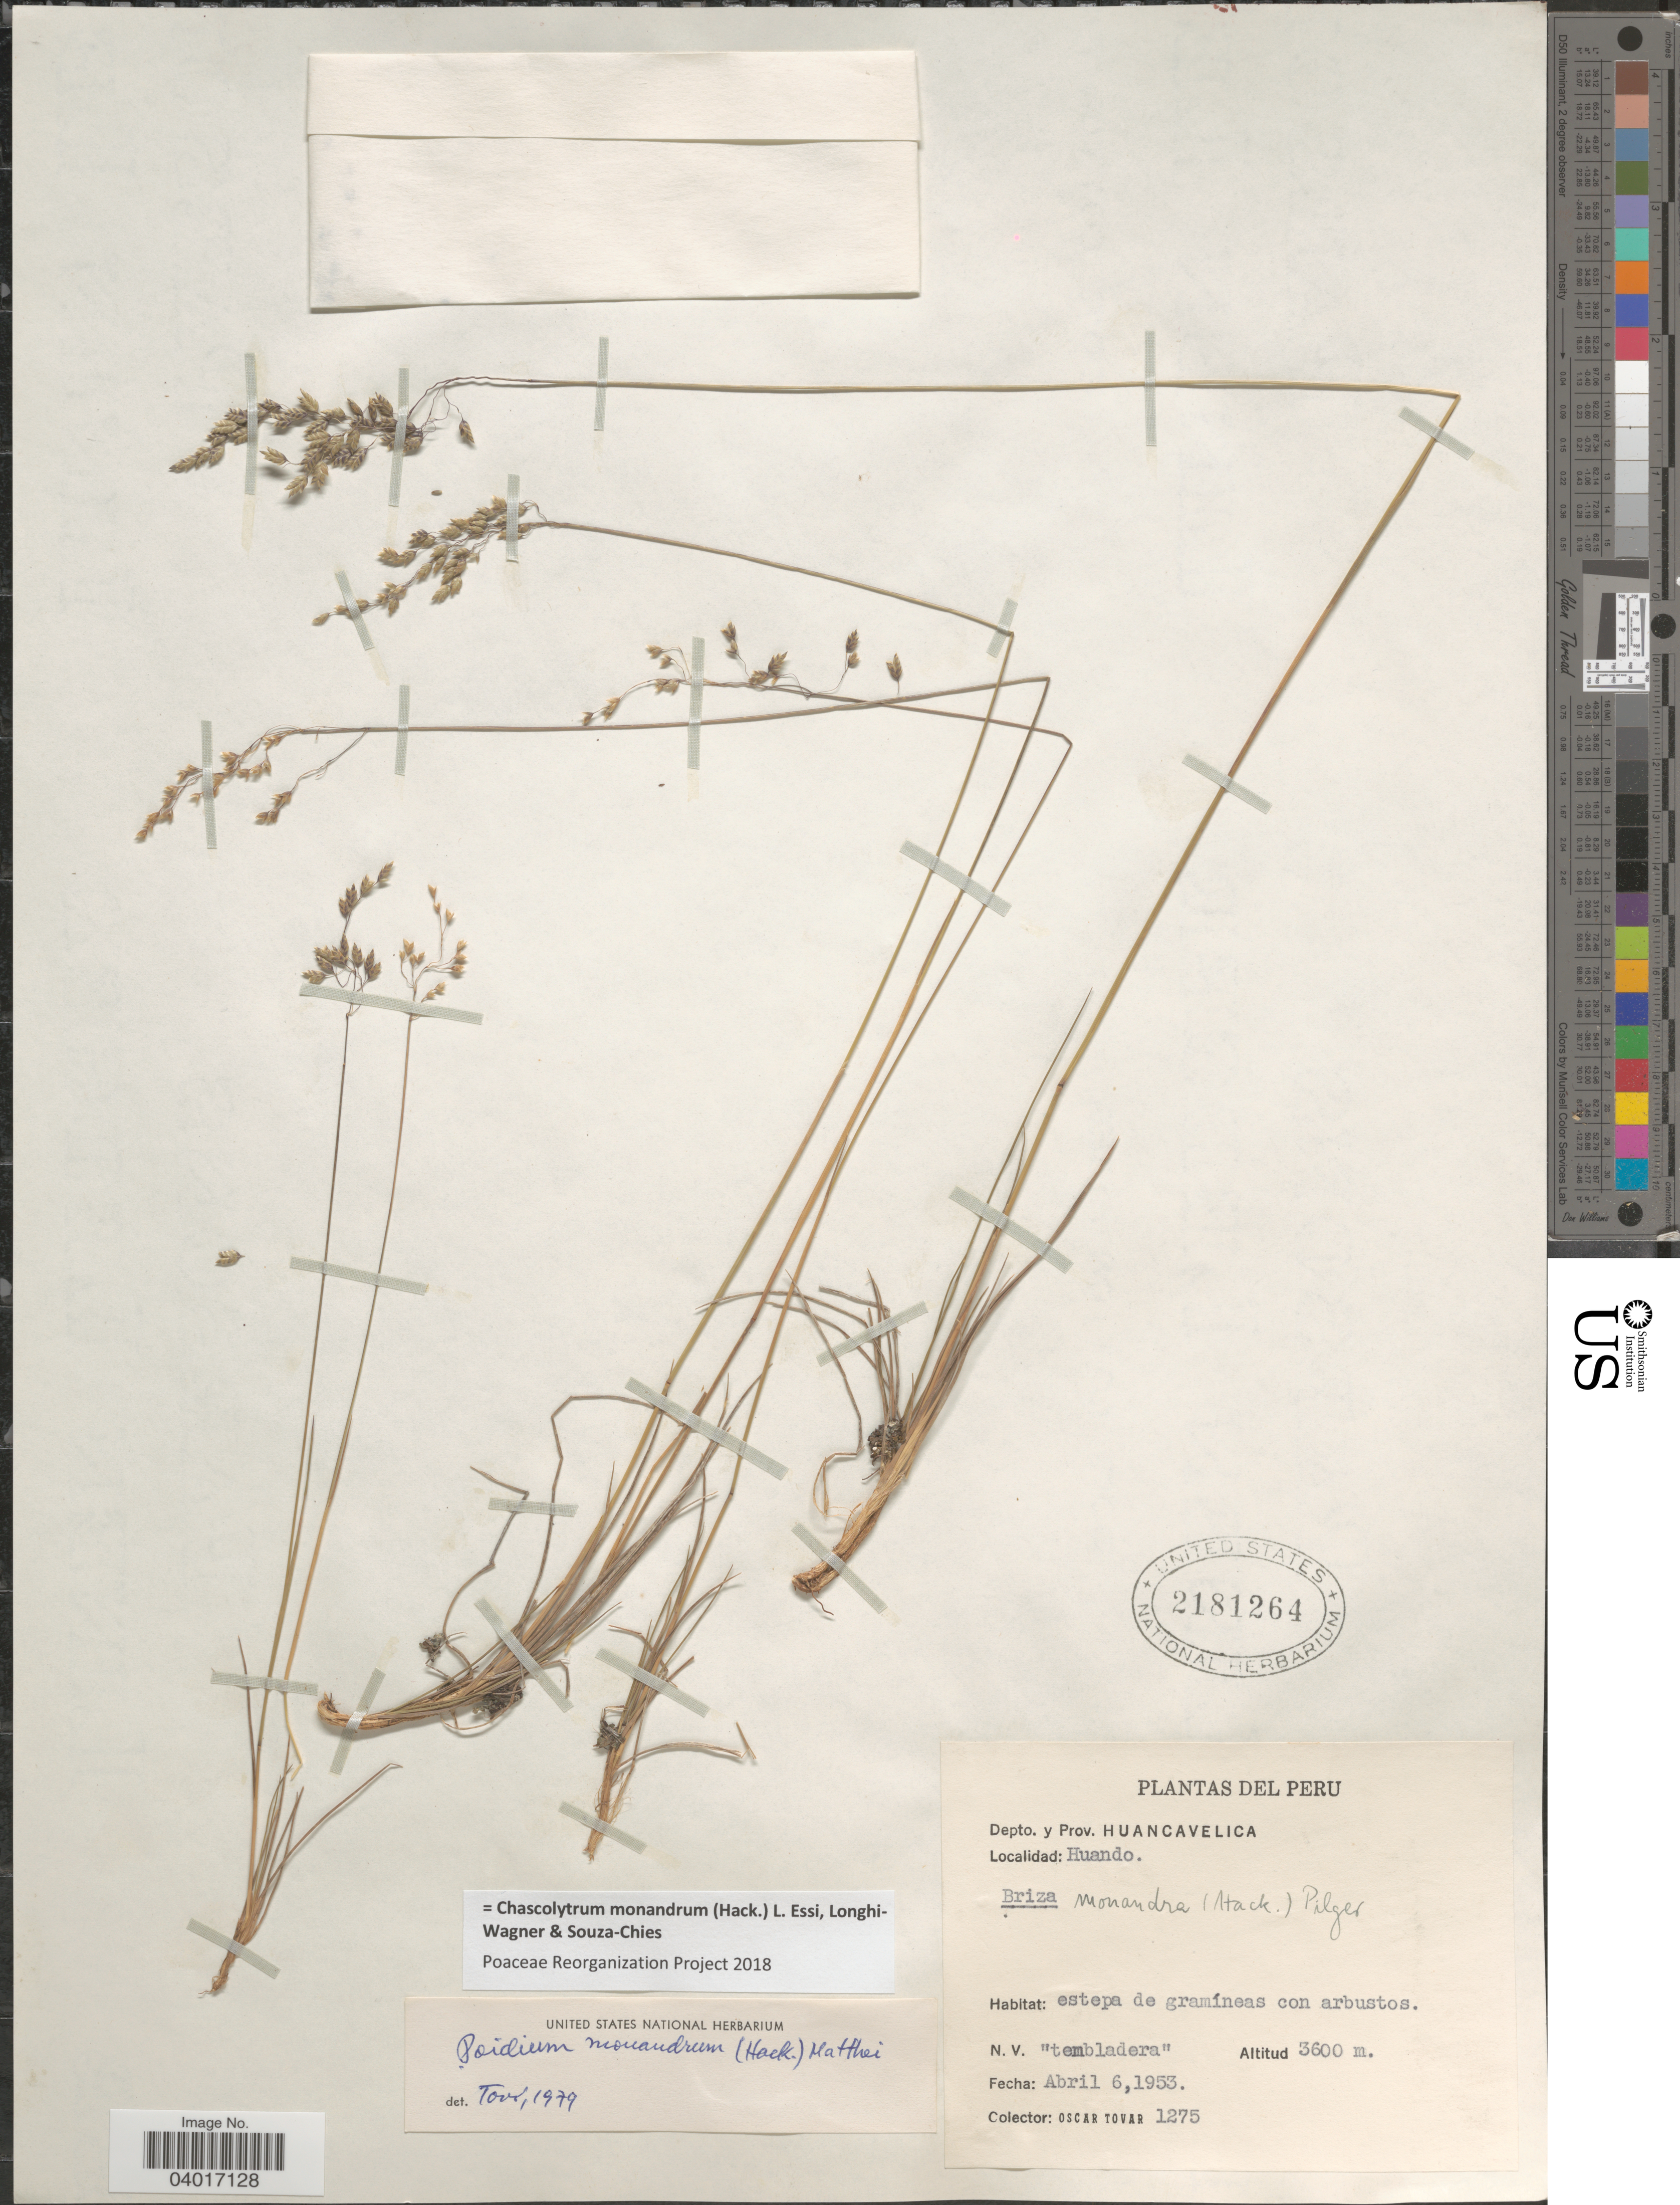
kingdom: Plantae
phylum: Tracheophyta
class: Liliopsida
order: Poales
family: Poaceae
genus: Chascolytrum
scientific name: Chascolytrum monandrum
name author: (Hack.) L. Essi et al.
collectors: Ó. Tovar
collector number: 1275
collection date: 1953-04-06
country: Peru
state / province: Huancavelica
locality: Depto. y. Prov. Huancavelica. Huando.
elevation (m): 3600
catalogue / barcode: US 2181264